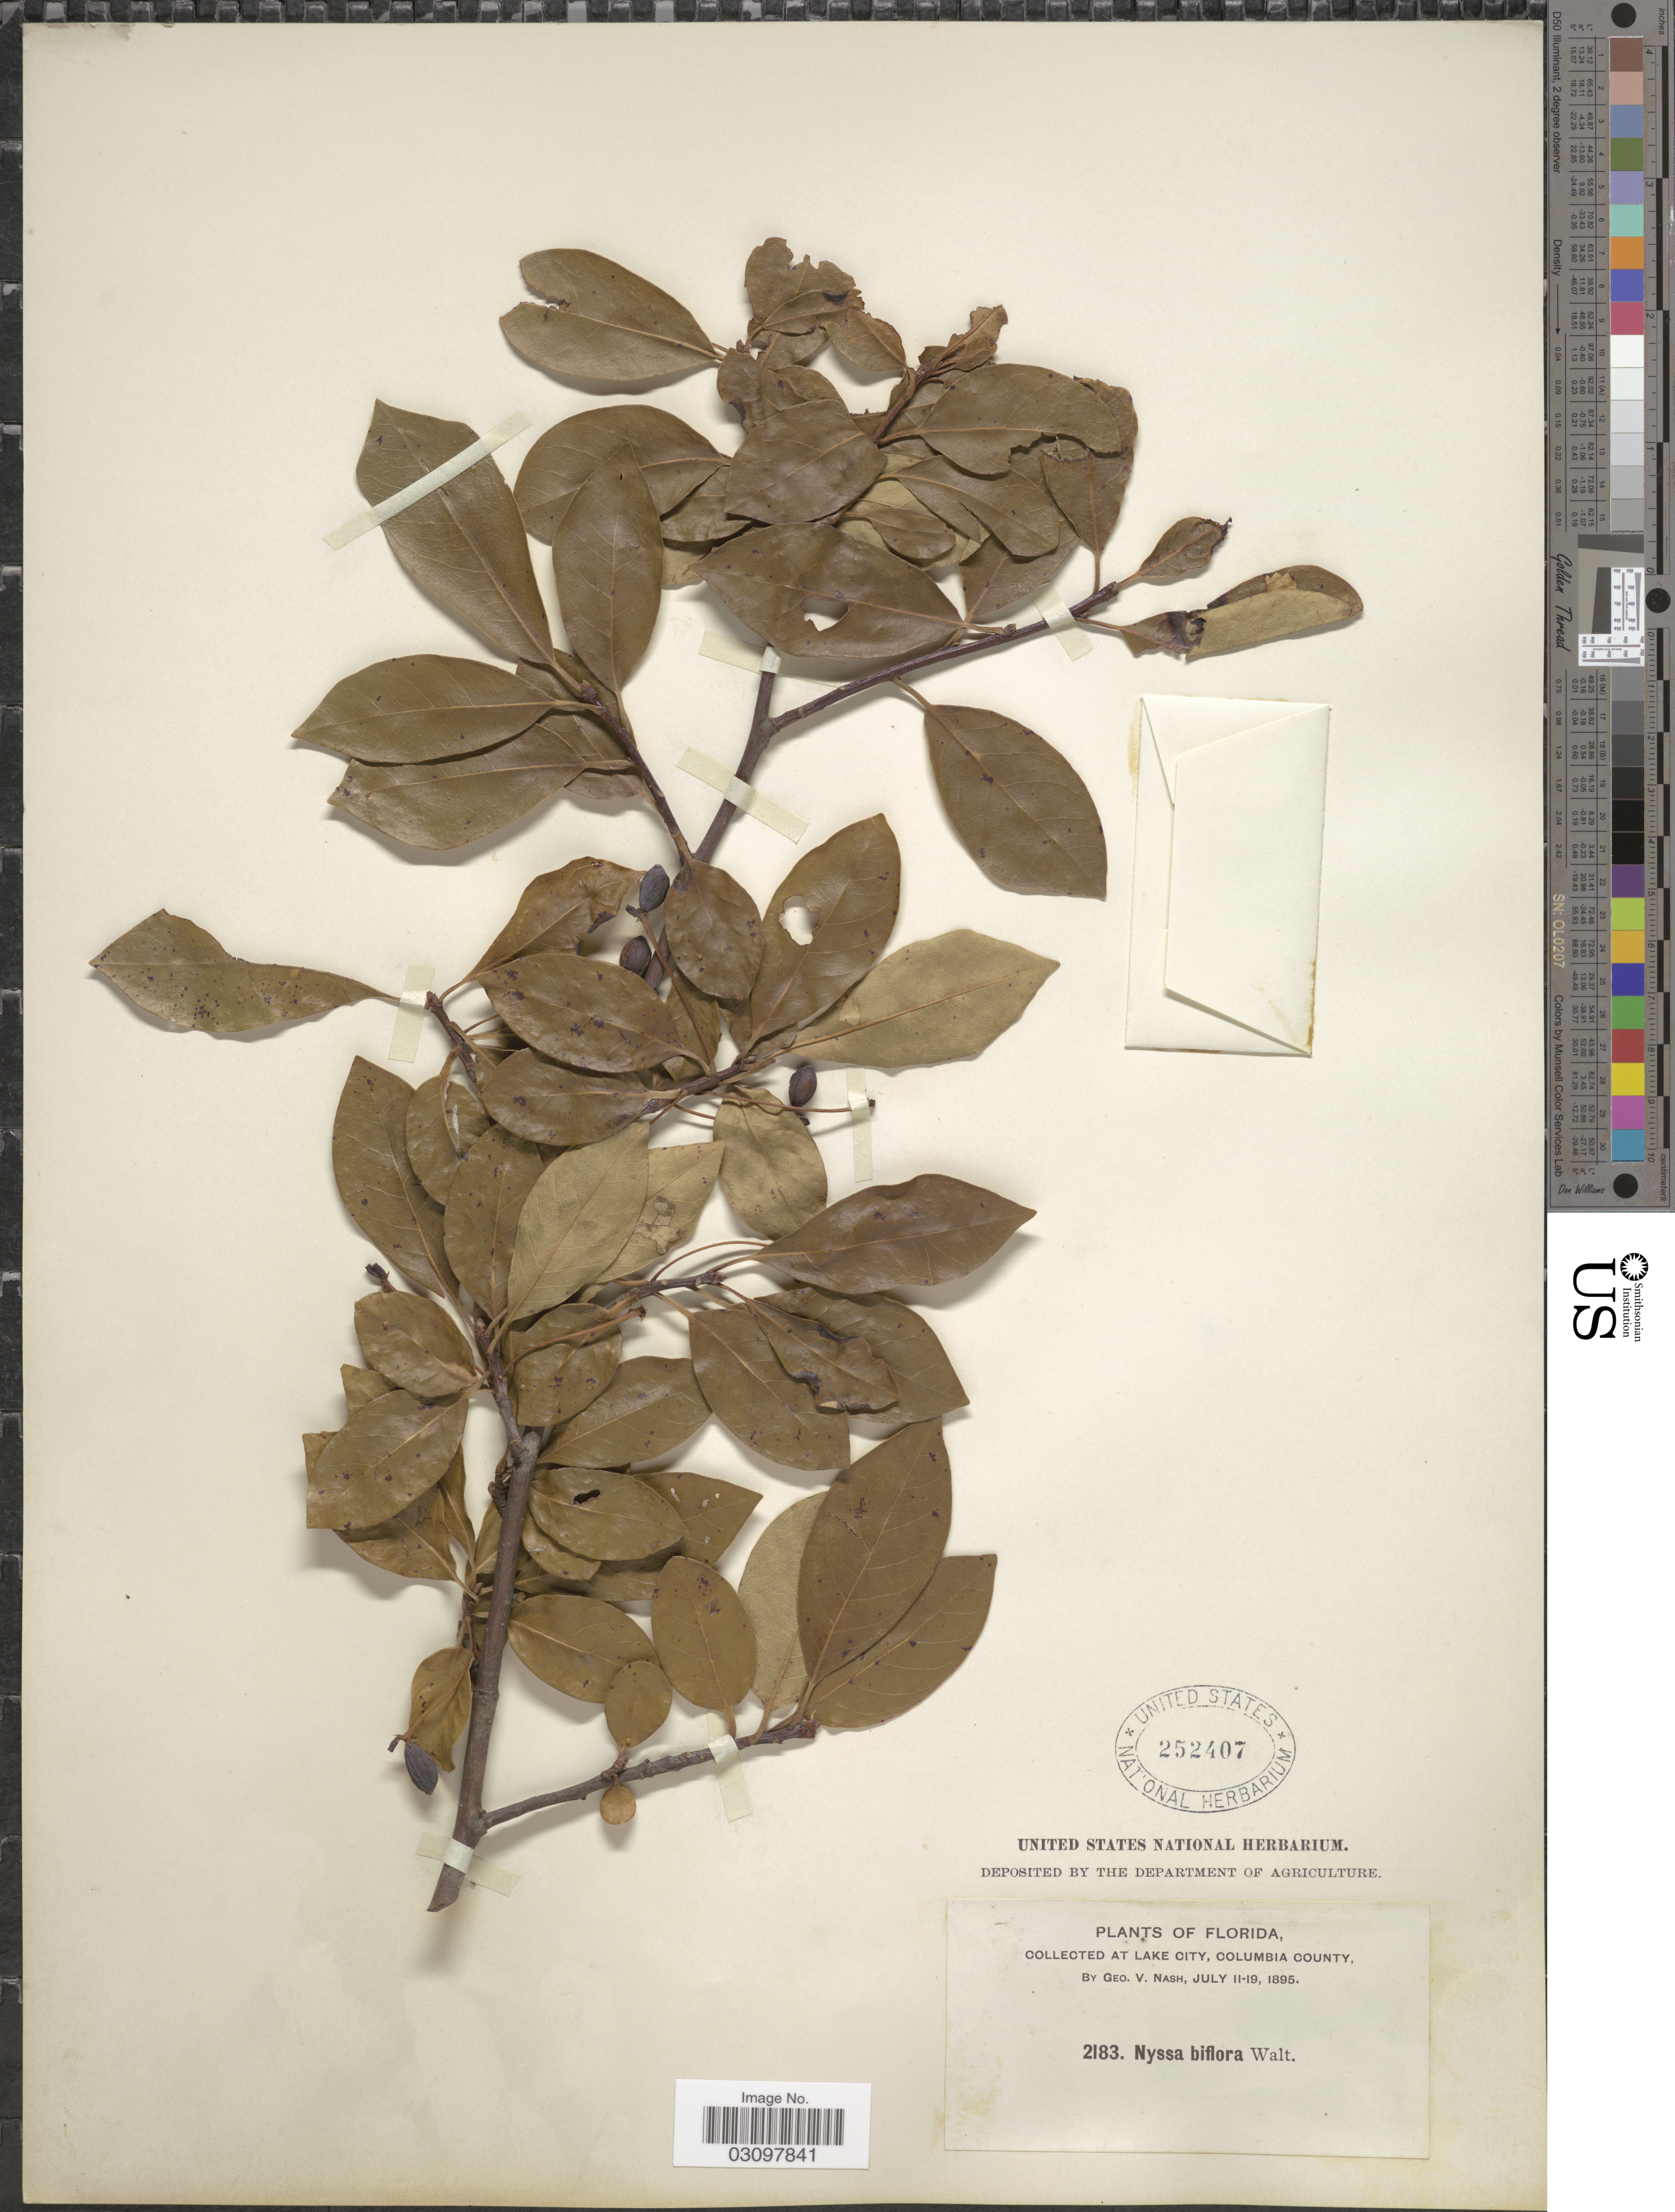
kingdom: Plantae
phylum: Tracheophyta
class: Magnoliopsida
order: Cornales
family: Nyssaceae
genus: Nyssa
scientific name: Nyssa biflora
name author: Walter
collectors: G. V. Nash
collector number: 2183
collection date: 1895-07-11/1895-07-19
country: United States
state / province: Florida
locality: At Lake City, Columbia County.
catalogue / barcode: US 252407